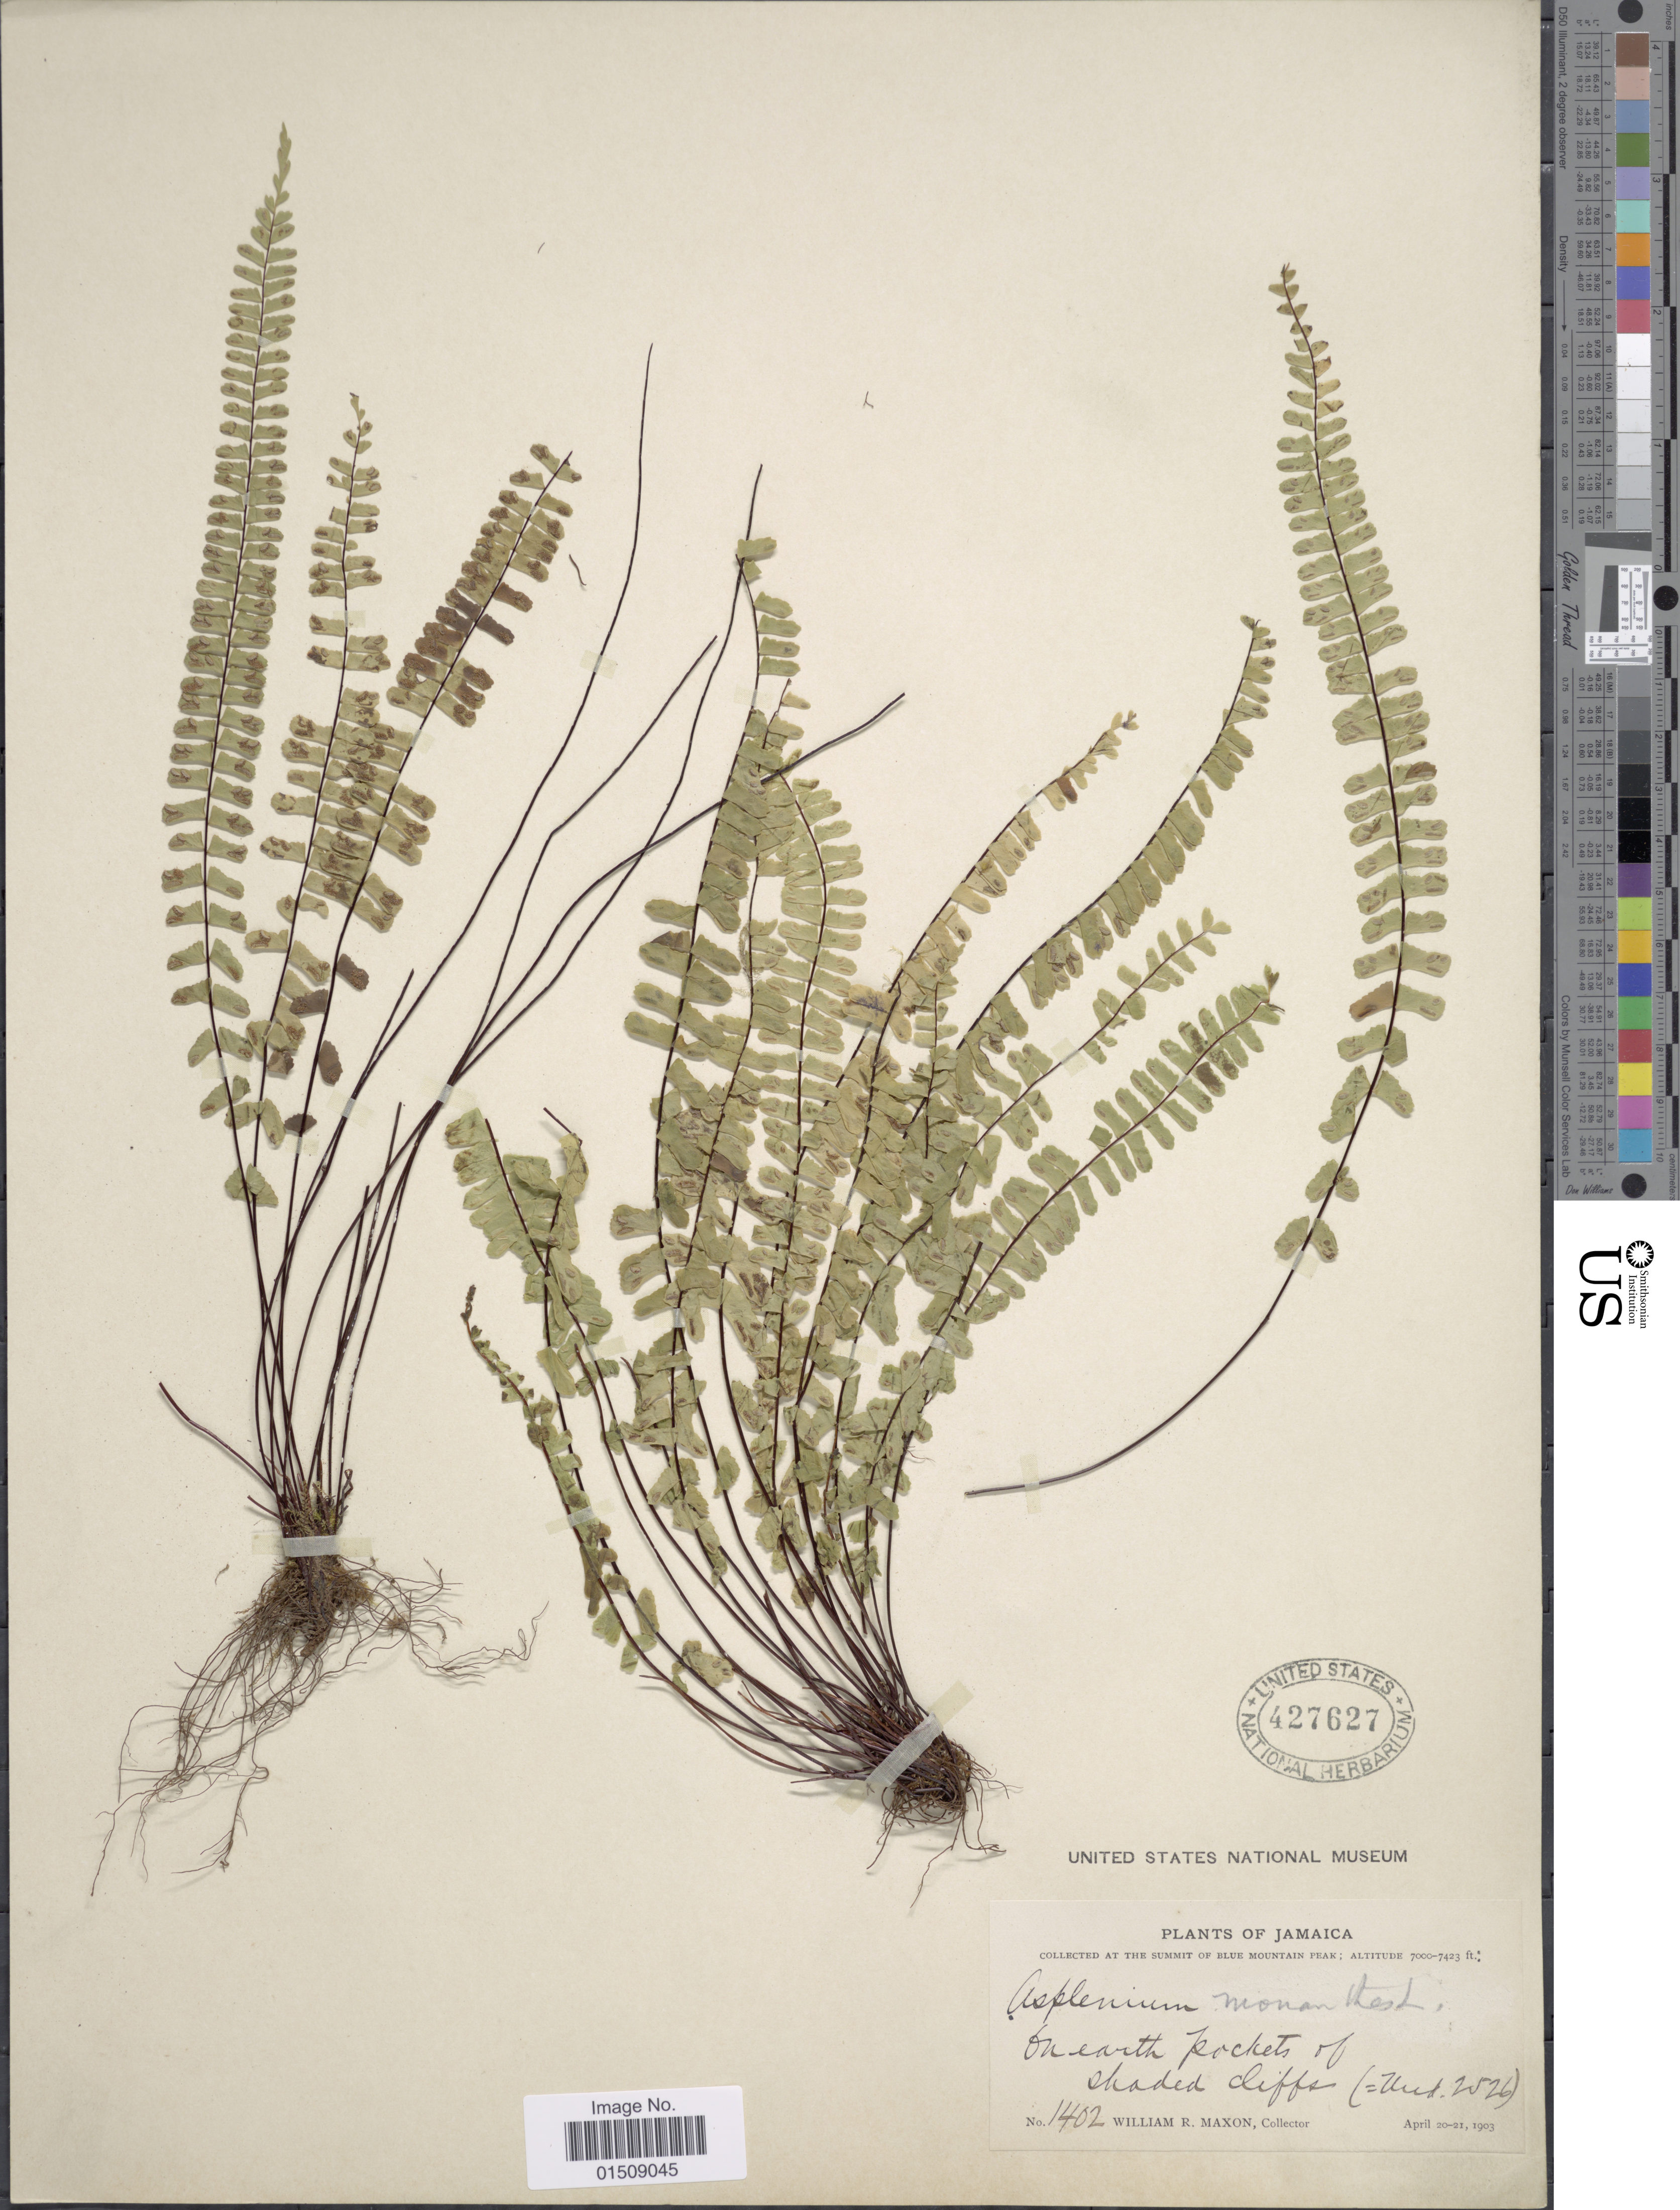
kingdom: Plantae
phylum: Tracheophyta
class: Polypodiopsida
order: Polypodiales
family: Aspleniaceae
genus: Asplenium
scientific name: Asplenium monanthes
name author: L.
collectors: W. R. Maxon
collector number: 1402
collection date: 1903-04-20/1903-04-21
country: Jamaica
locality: At the summit of Blue Mountain Peak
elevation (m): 2134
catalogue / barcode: US 427627